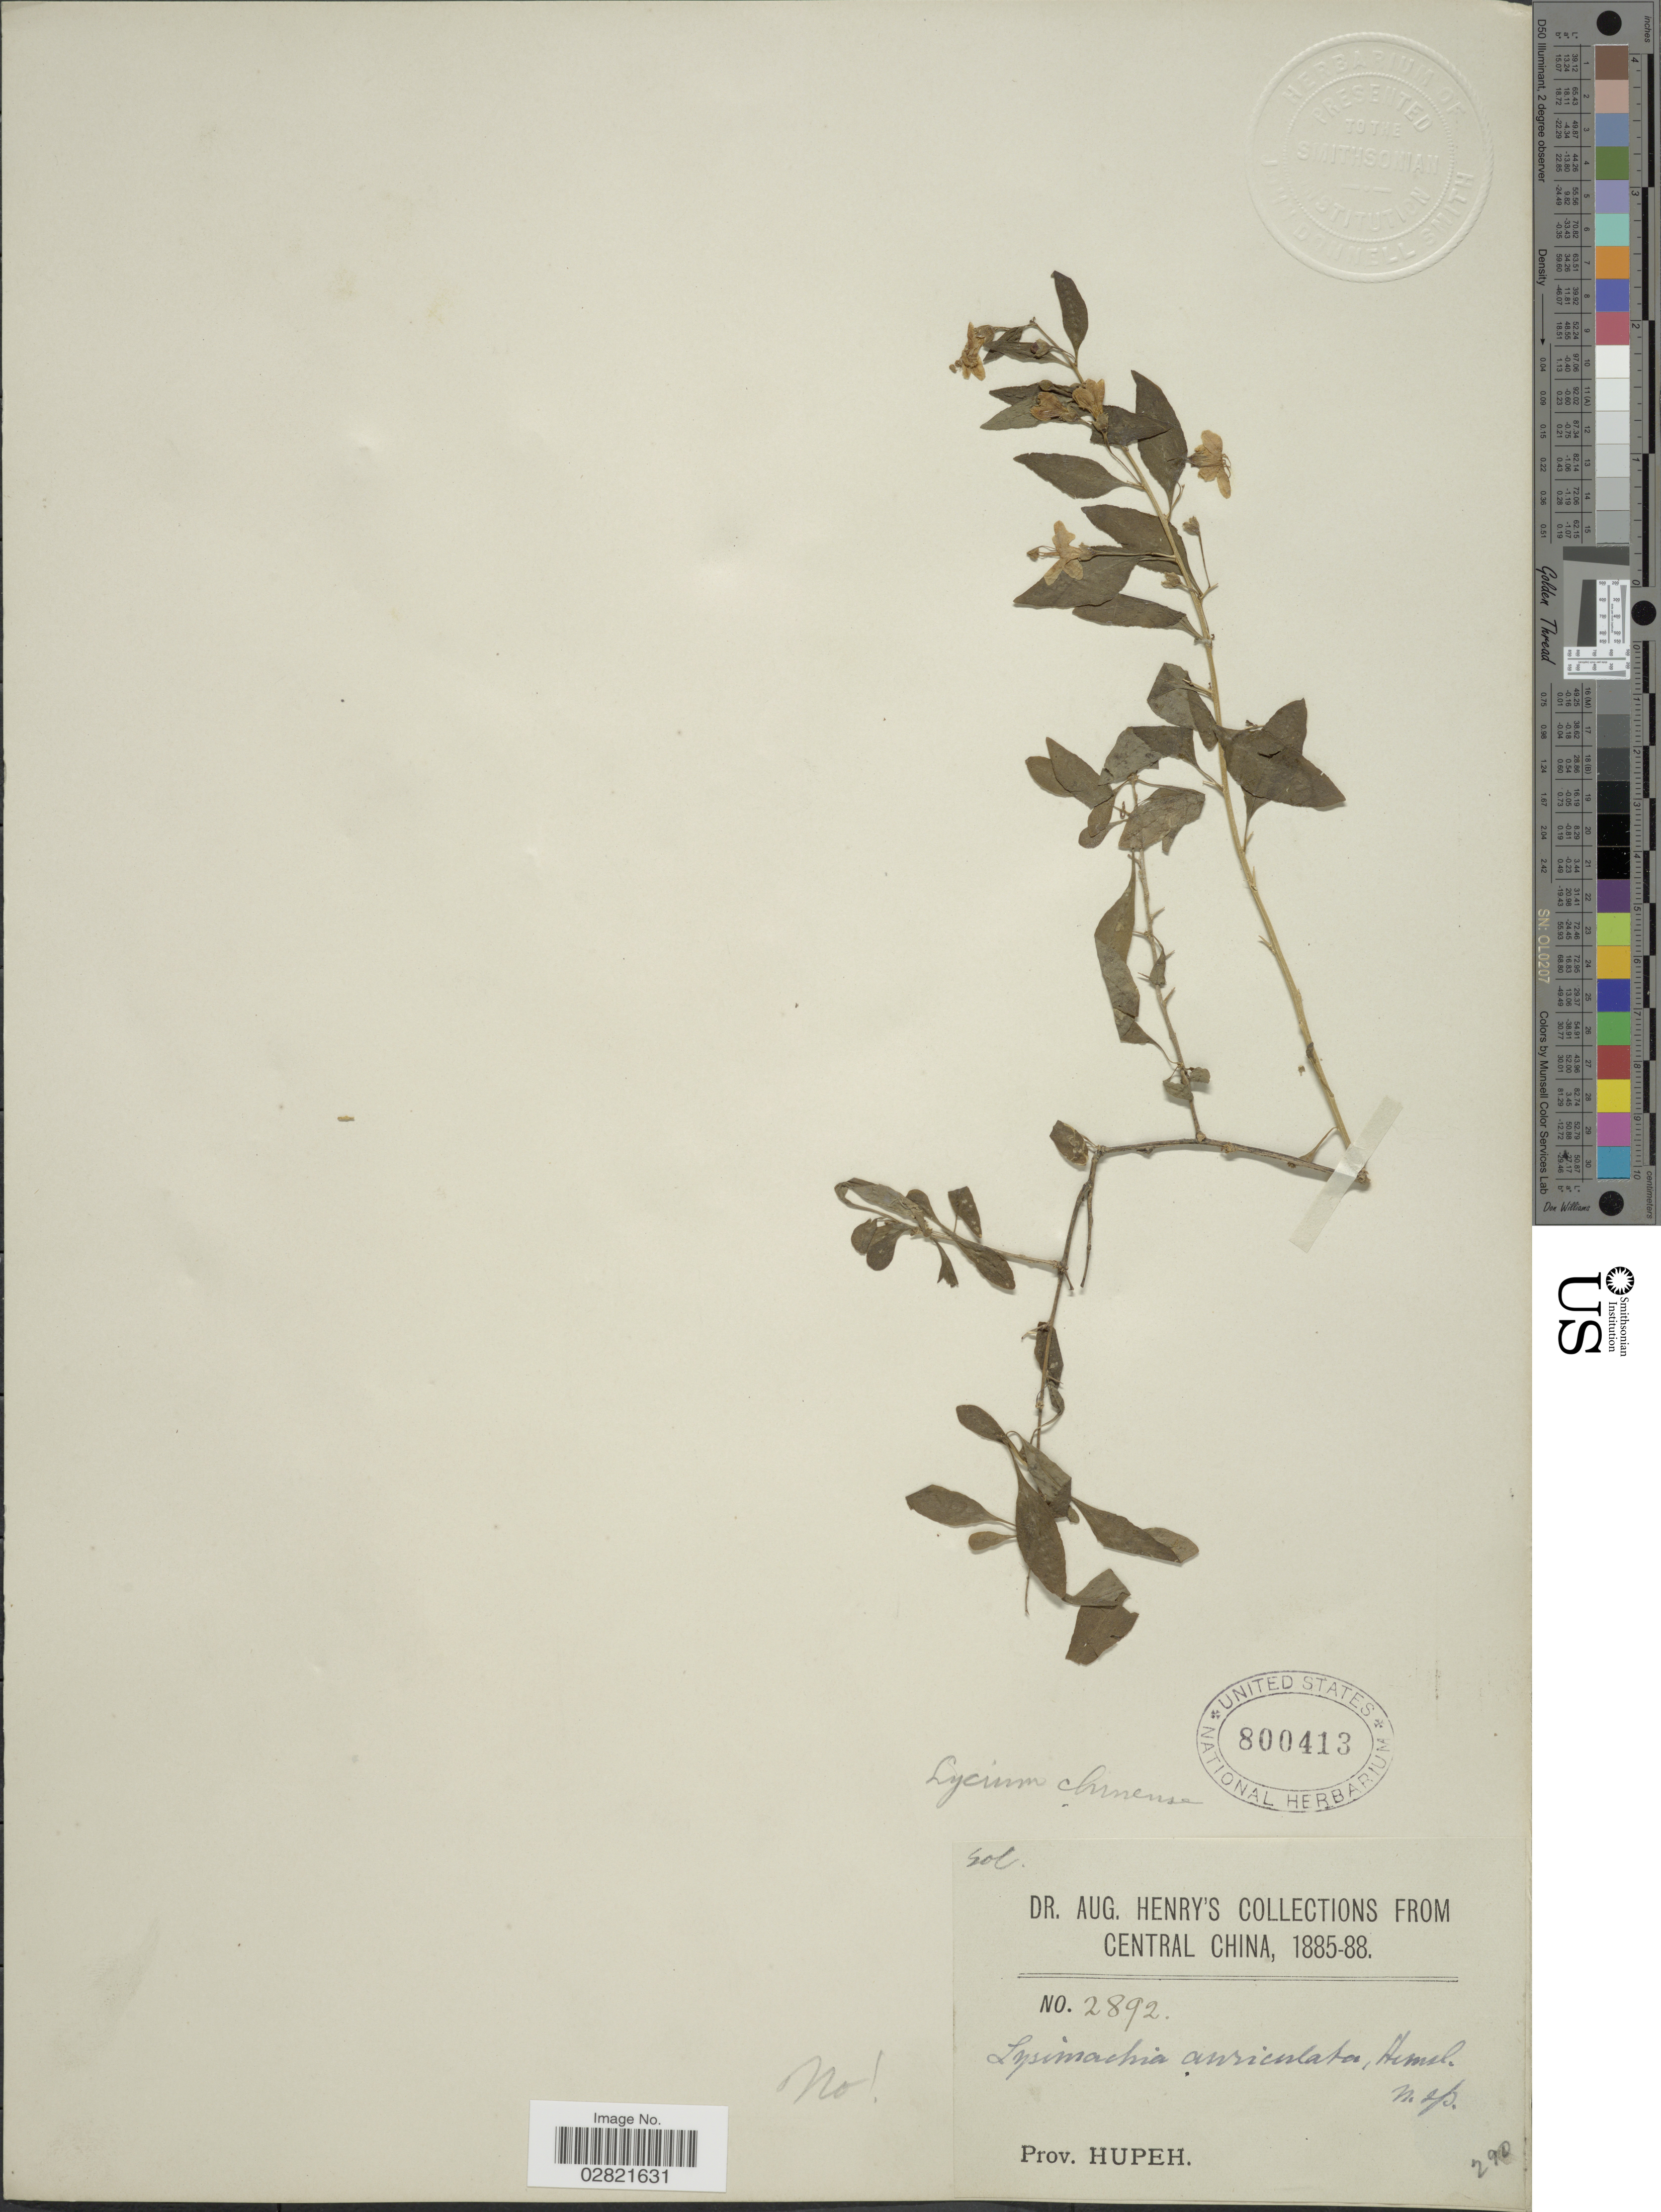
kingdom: Plantae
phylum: Tracheophyta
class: Magnoliopsida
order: Solanales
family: Solanaceae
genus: Lycium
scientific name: Lycium chinense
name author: Mill.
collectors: A. Henry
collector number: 2892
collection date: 1885/1888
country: China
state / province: Hubei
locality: Central China. Prov. Hupeh.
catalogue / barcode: US 800413